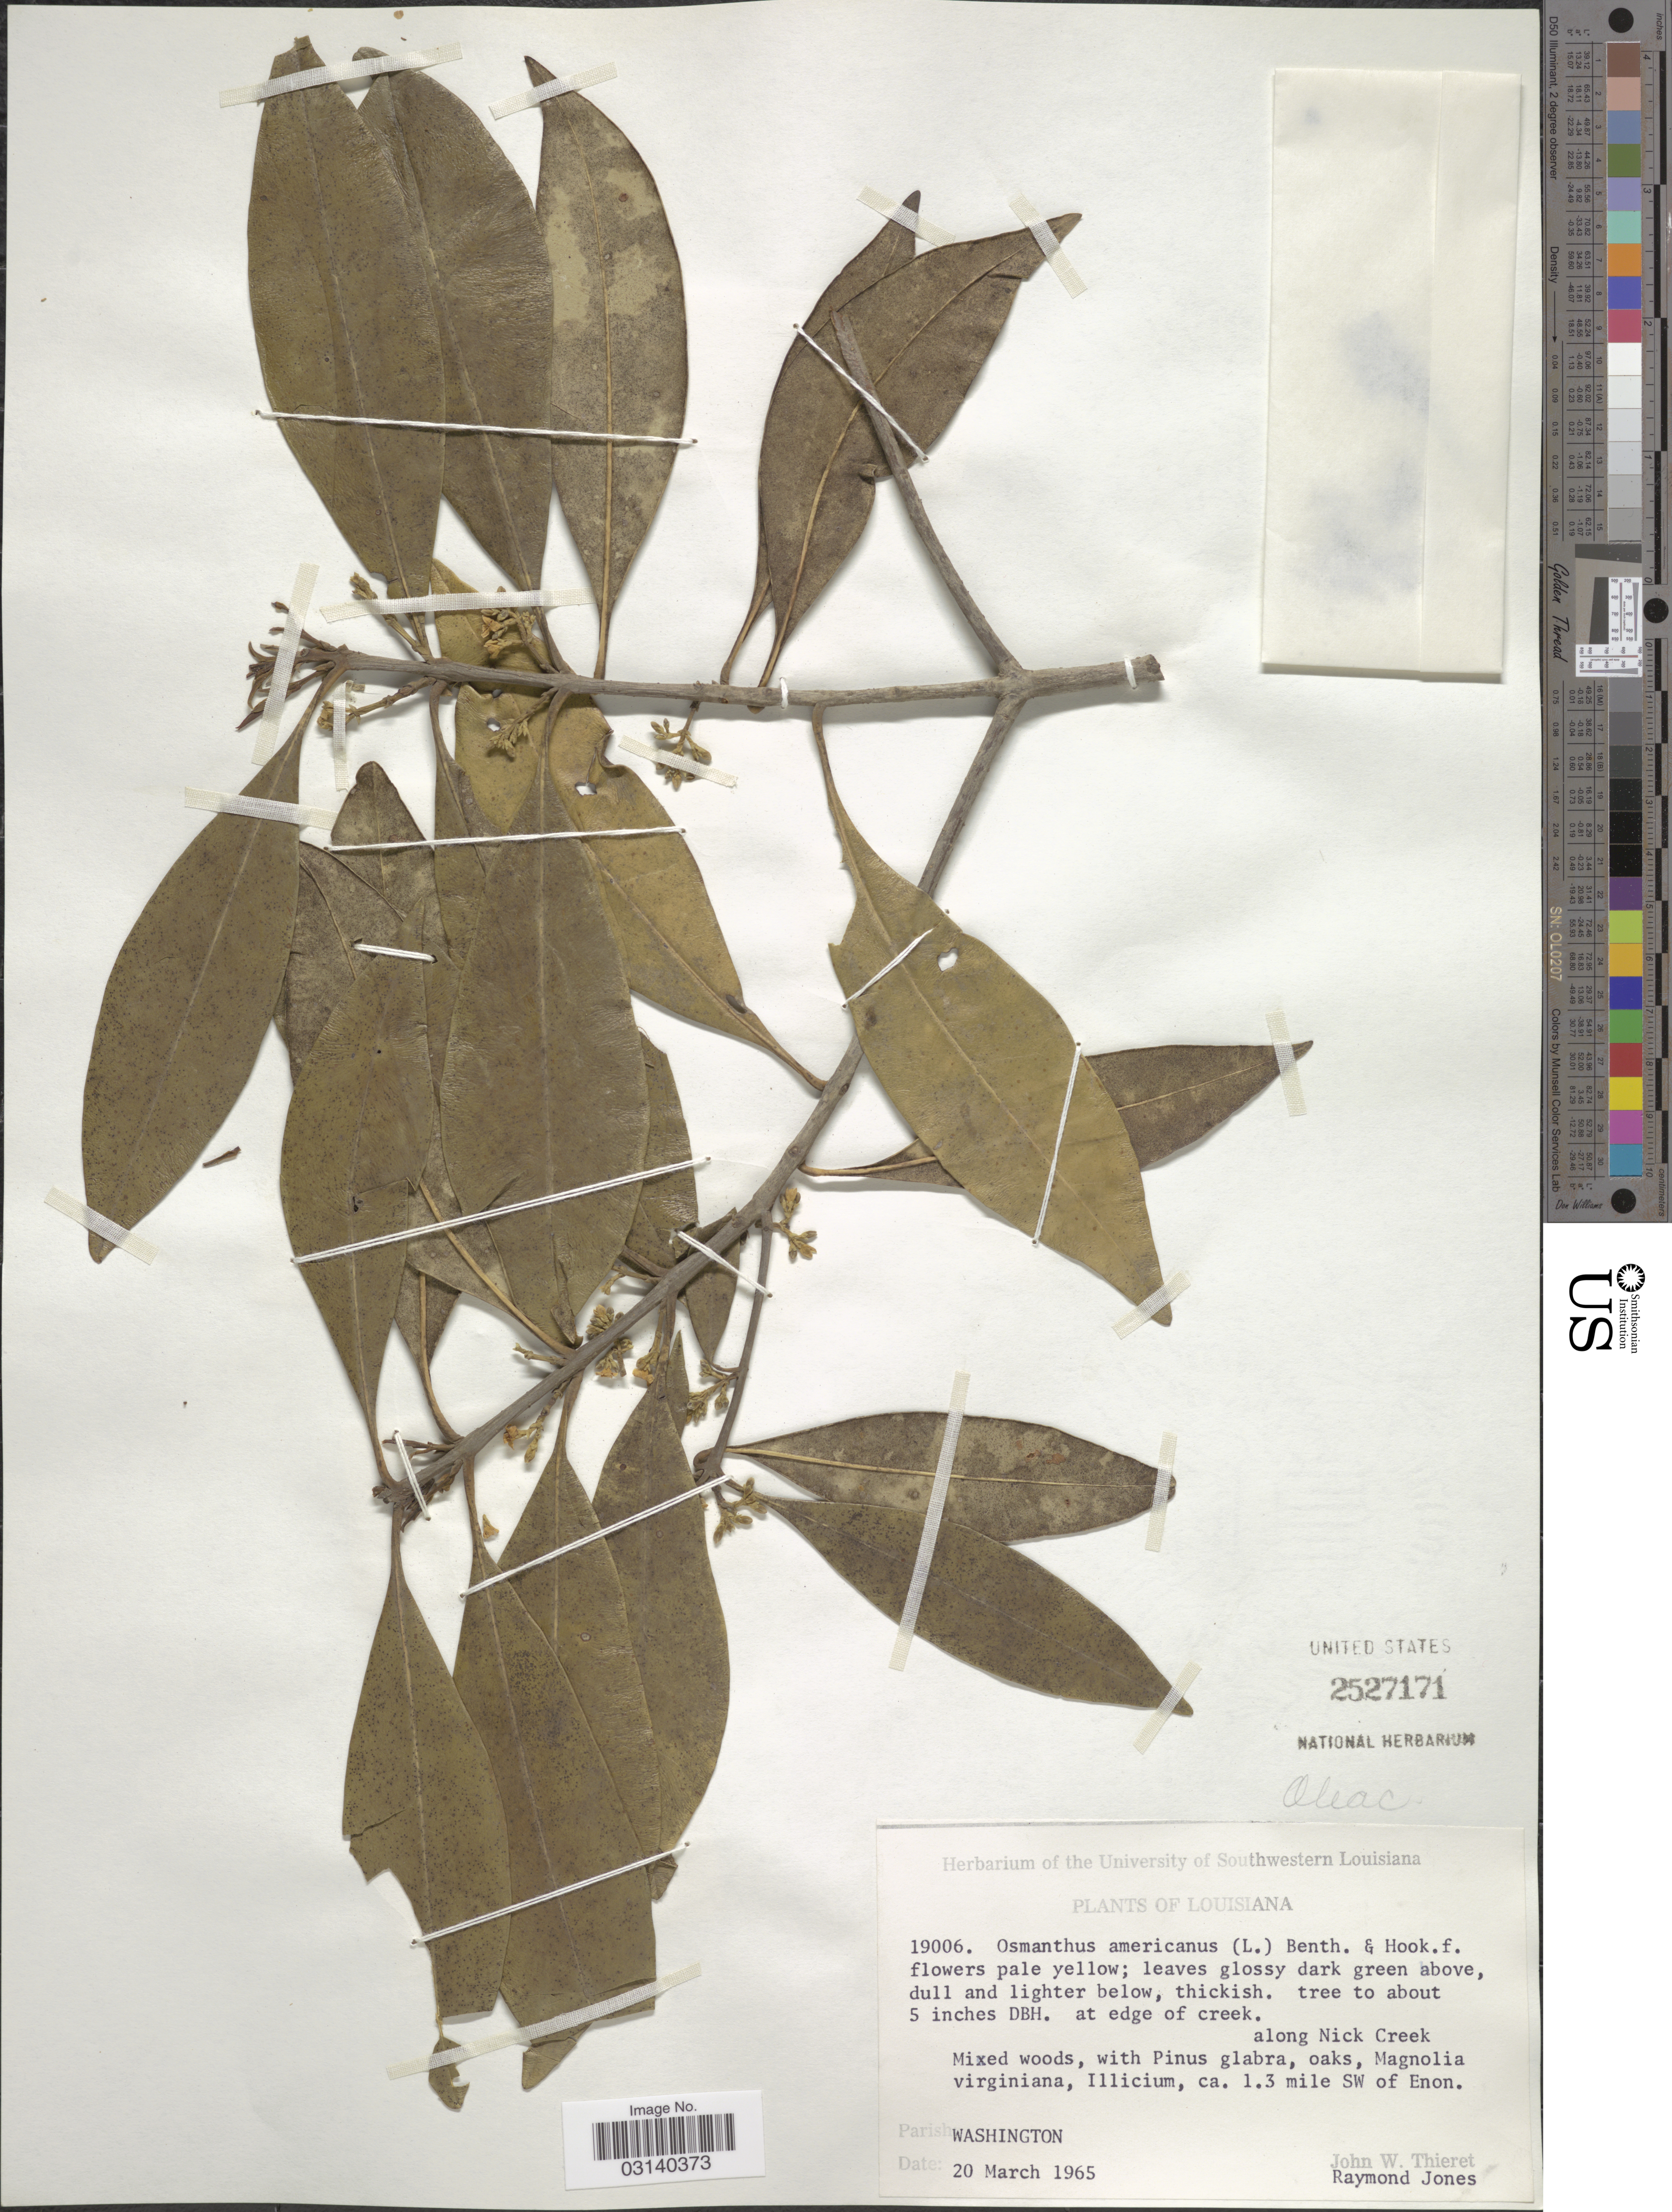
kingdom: Plantae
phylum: Tracheophyta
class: Magnoliopsida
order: Lamiales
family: Oleaceae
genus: Osmanthus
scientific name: Osmanthus americanus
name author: (L.) A. Gray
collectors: J. W. Thieret & R. Jones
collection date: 1965-03-20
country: United States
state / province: Louisiana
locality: At edge of creek. Along Nick Creek. Ca. 1.3 mile SW of Enon. Parish Washington.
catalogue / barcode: US 2527171